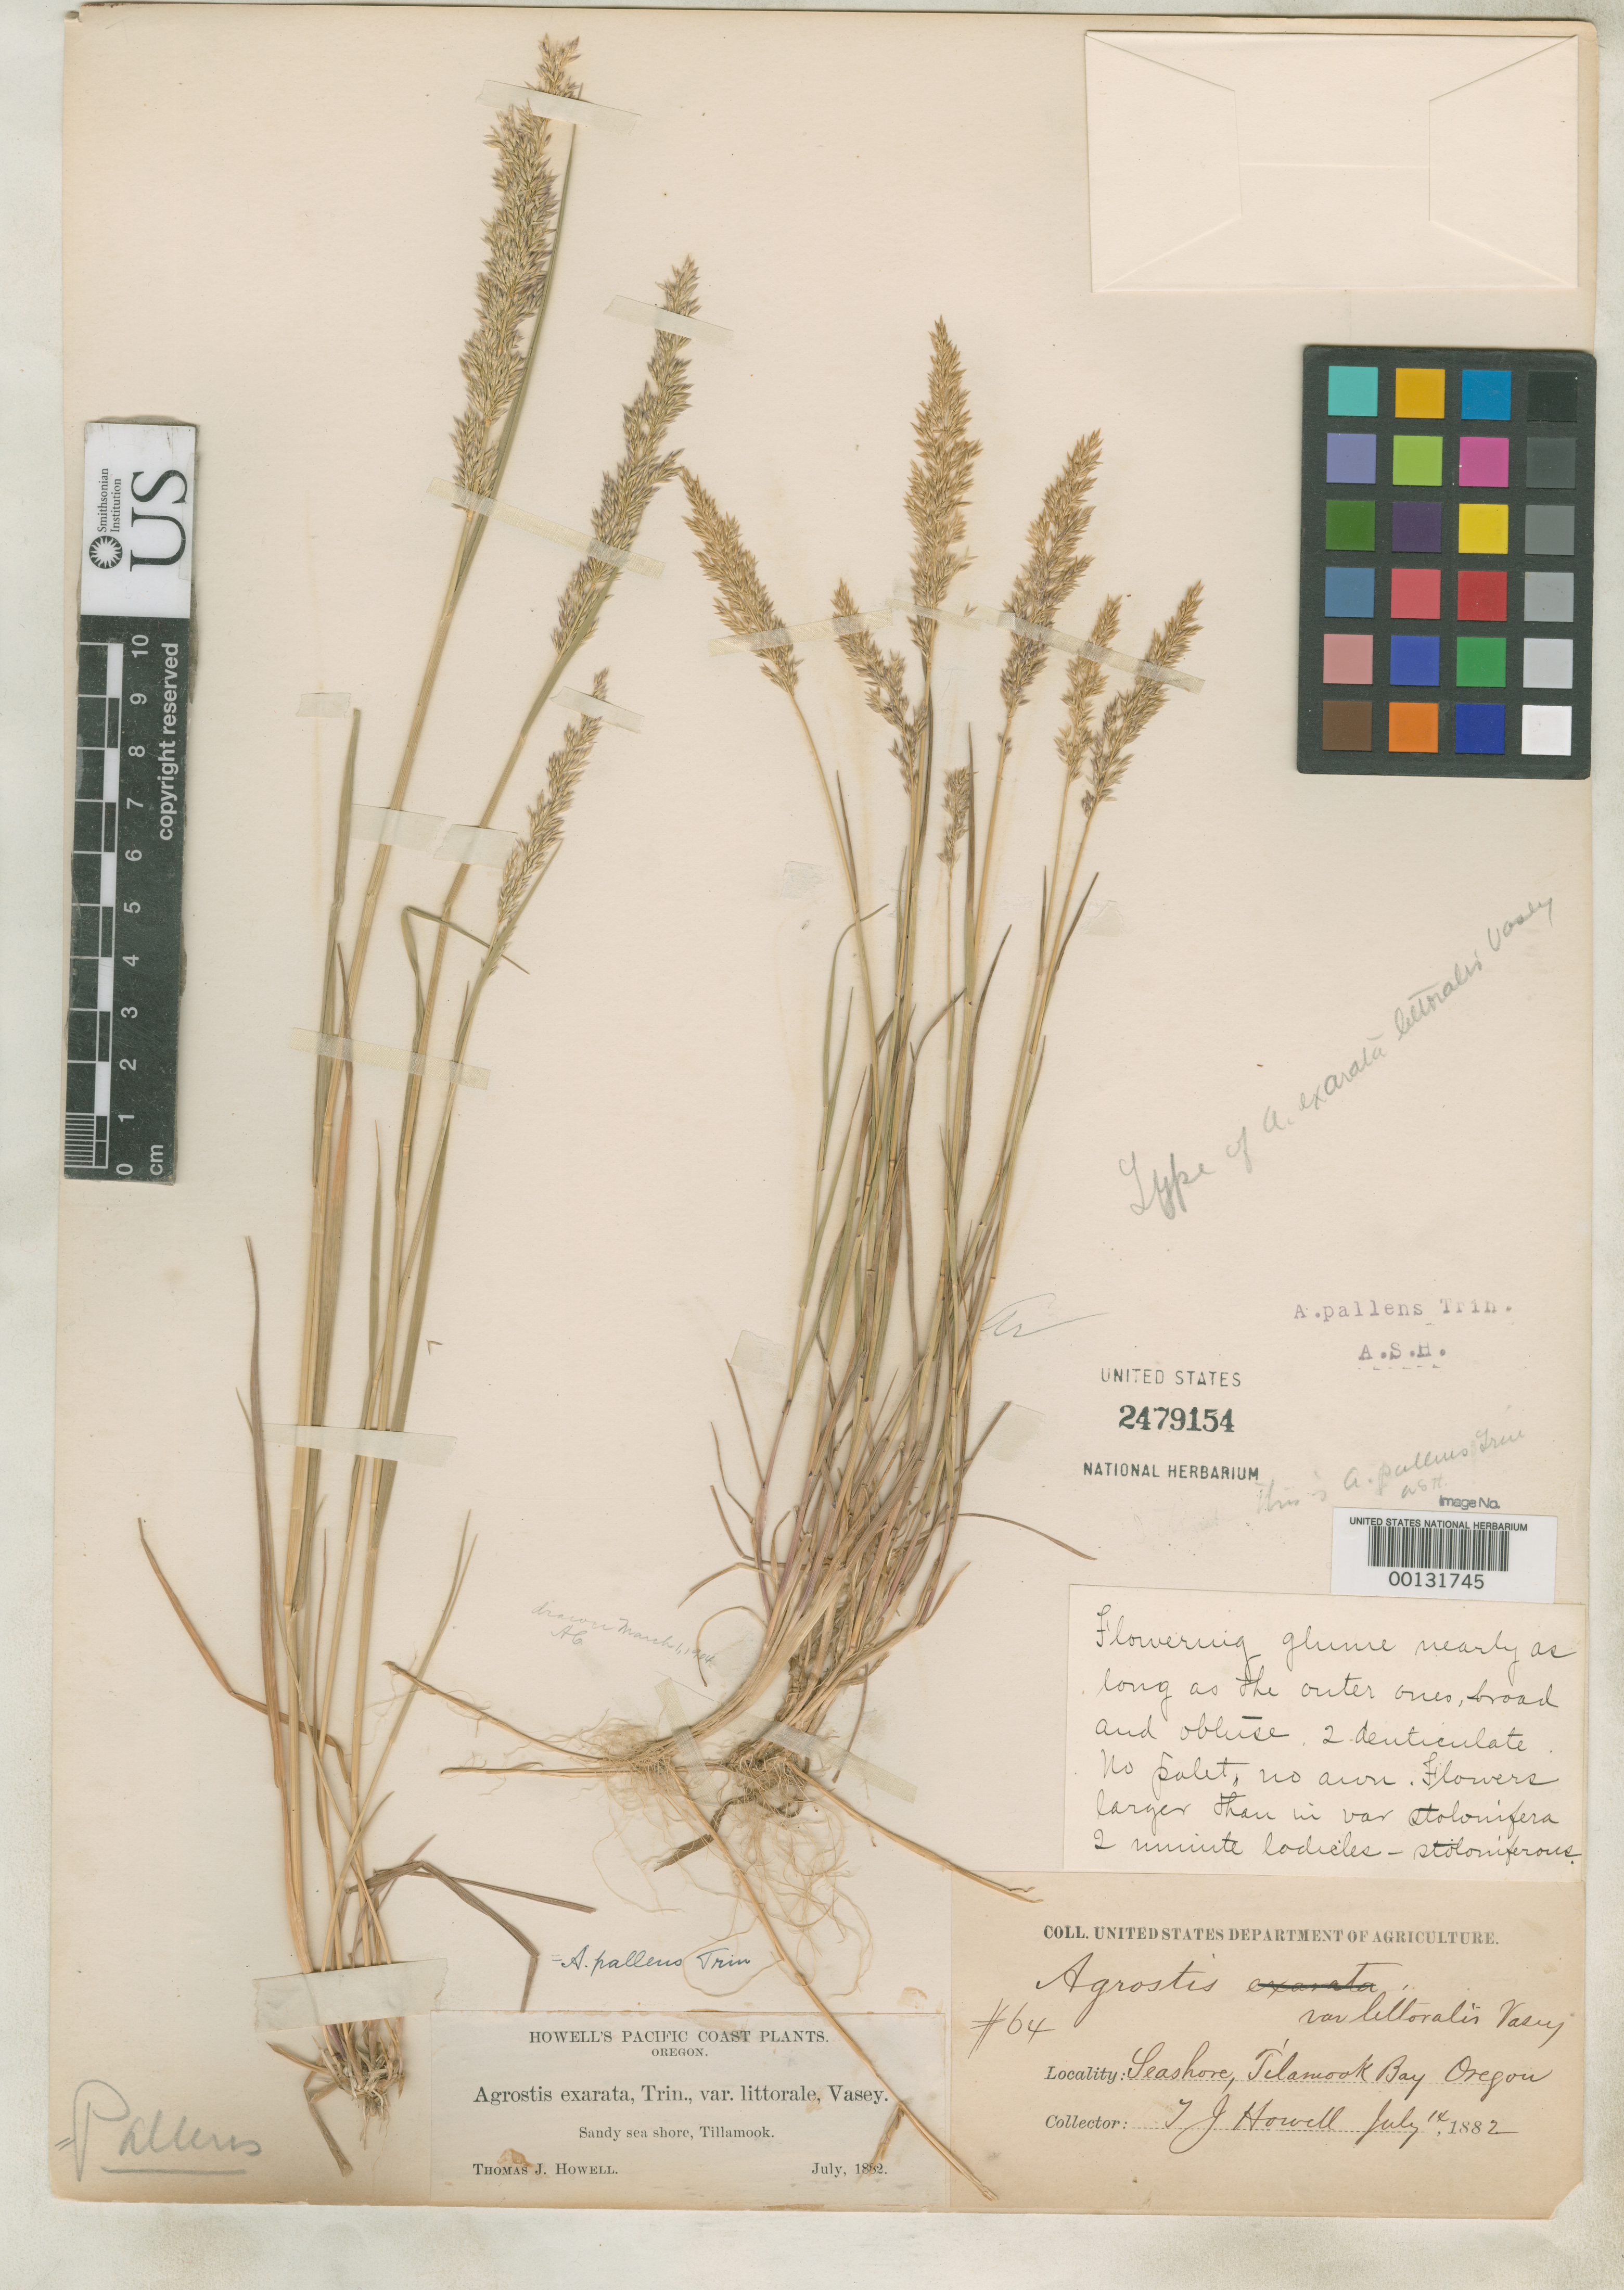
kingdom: Plantae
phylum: Tracheophyta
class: Liliopsida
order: Poales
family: Poaceae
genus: Agrostis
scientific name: Agrostis exarata var. littoralis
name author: Vasey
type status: Holotype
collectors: T. J. Howell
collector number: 64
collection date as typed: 14 Jul 1882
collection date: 1882-07-14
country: United States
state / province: Oregon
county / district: Tillamook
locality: Tillamook Bay.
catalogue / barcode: US 2479154